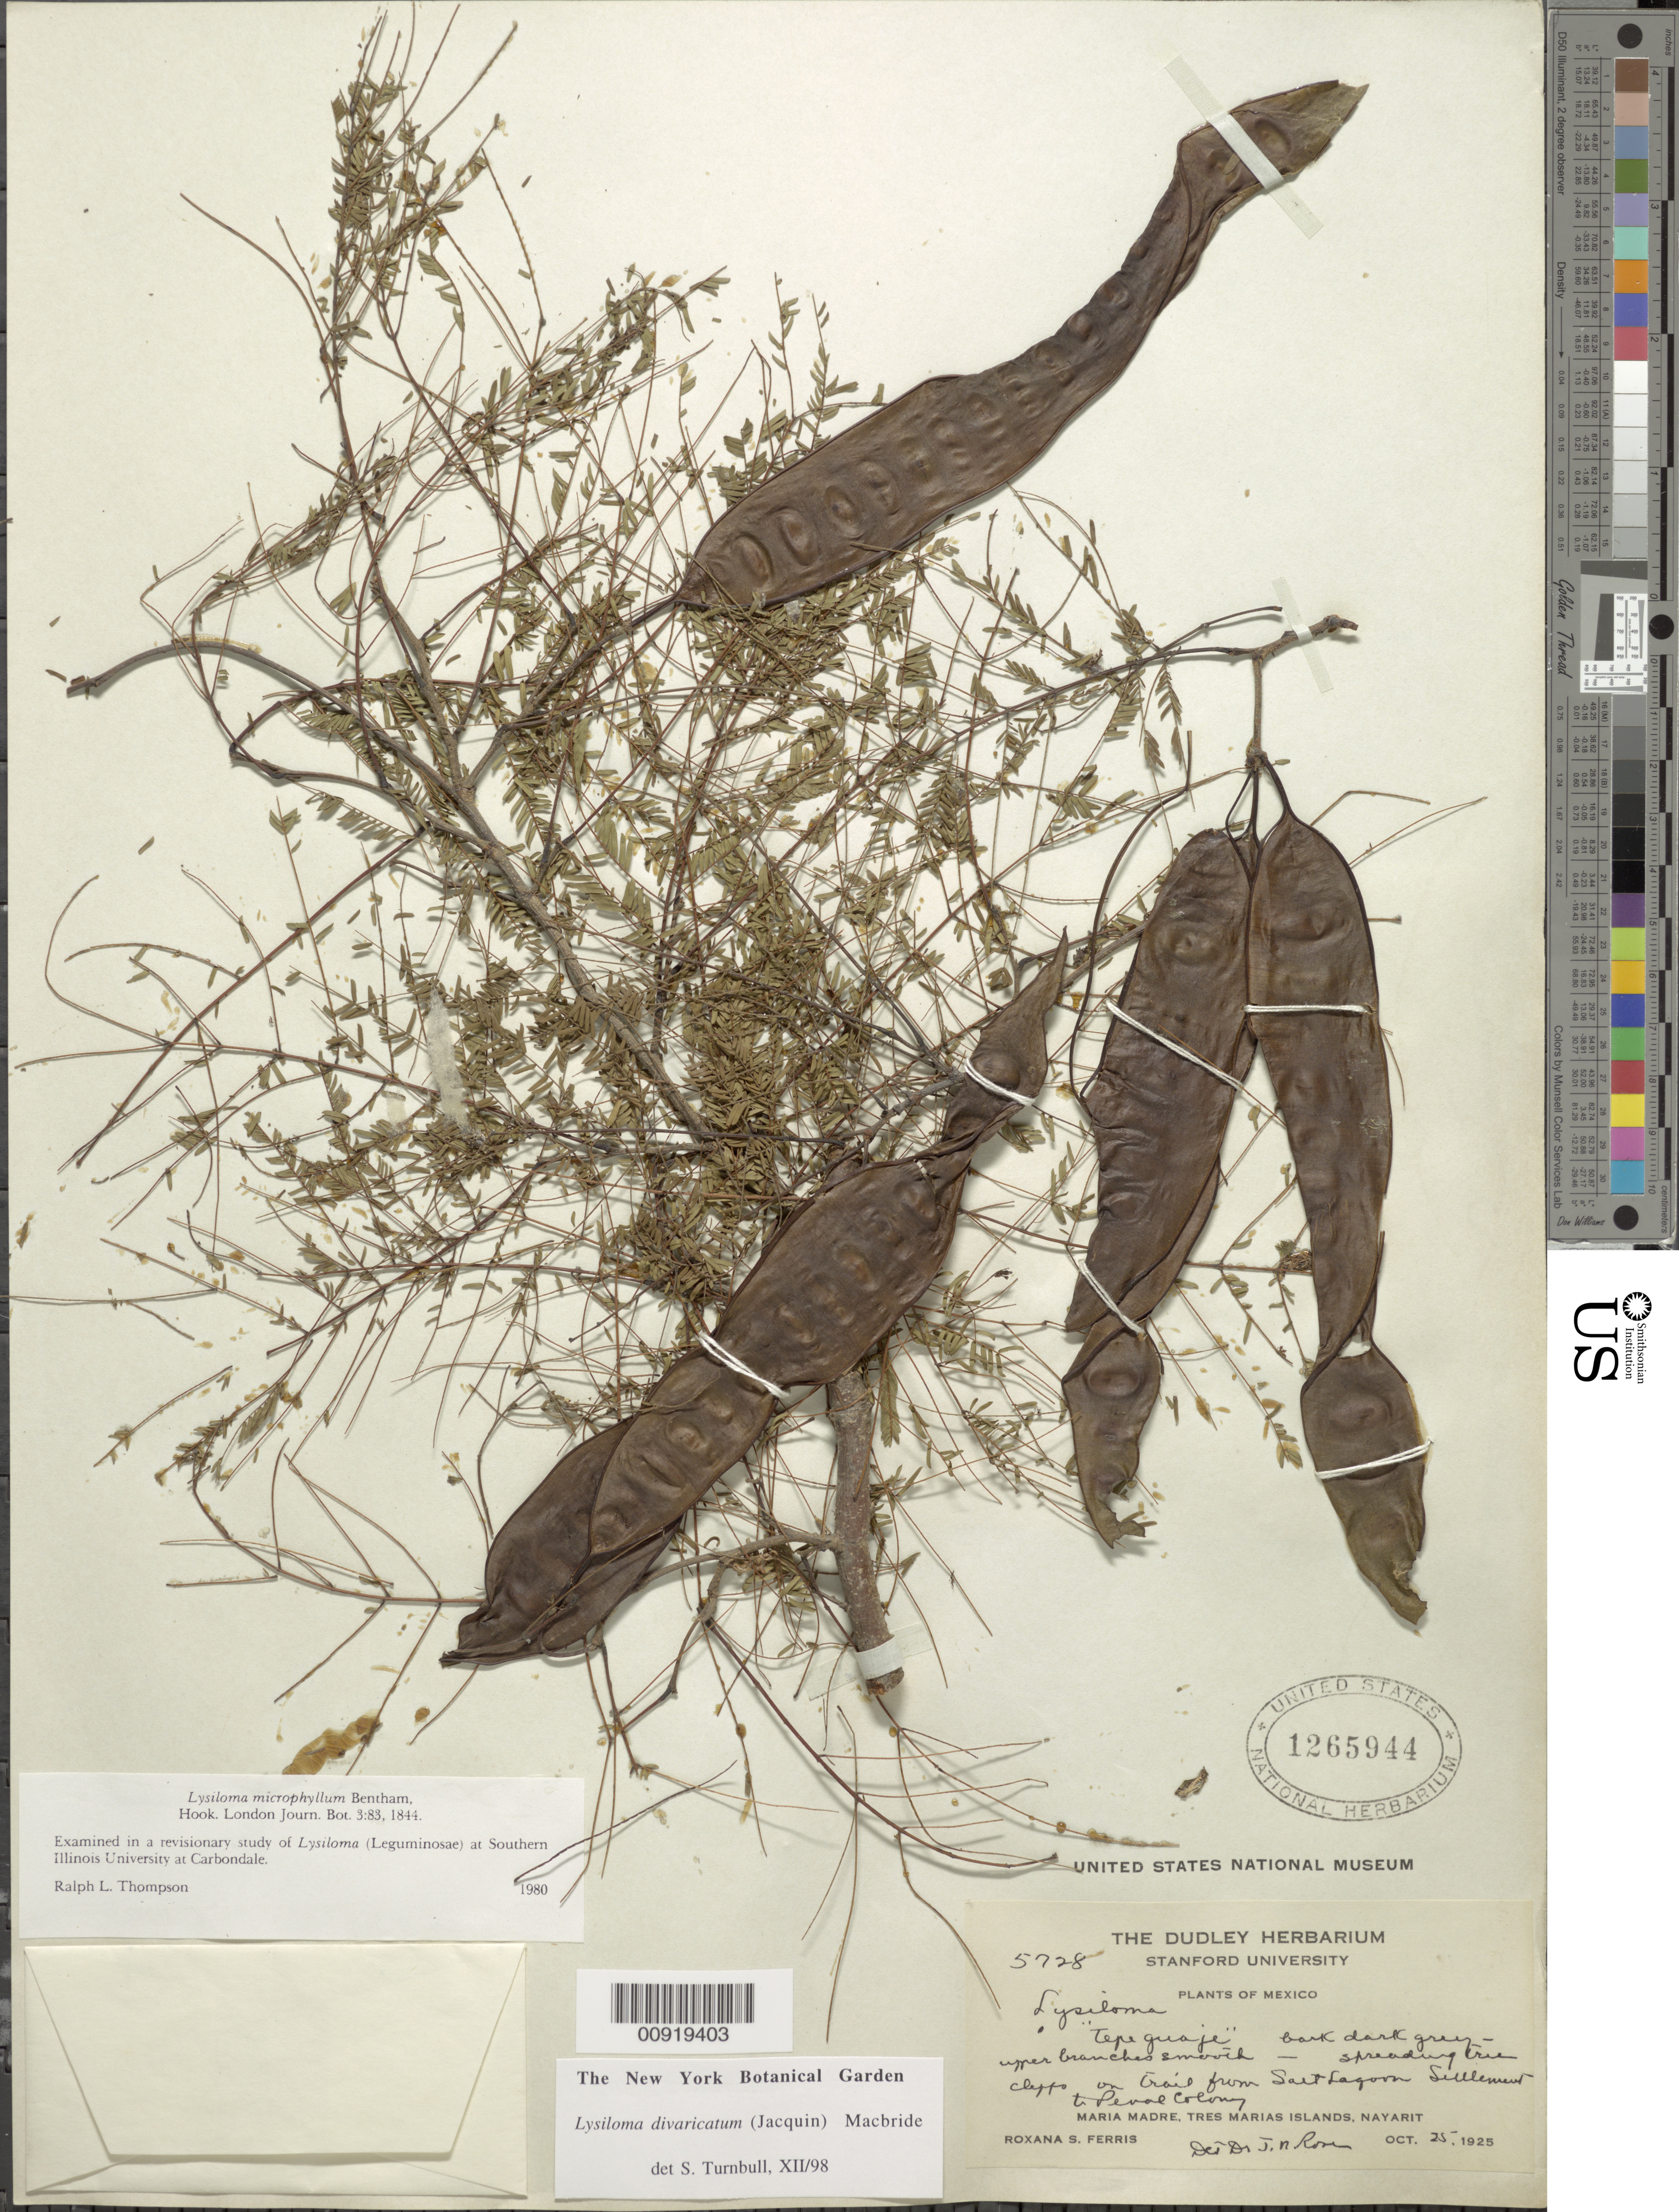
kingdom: Plantae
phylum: Tracheophyta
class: Magnoliopsida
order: Fabales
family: Fabaceae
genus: Lysiloma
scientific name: Lysiloma divaricatum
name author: (Jacq.) J.F. Macbr.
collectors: R. S. Ferris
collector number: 5728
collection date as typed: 25 Oct 1925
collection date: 1925-10-25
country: Mexico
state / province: Nayarit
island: Maria Madre I.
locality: Maria Madre, Tres Marias Islands, Nayarit. Cliffs on trail from Salt Lagoon seulement [sic] to Penal Colony.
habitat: Cliffs on trail.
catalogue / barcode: US 1265944